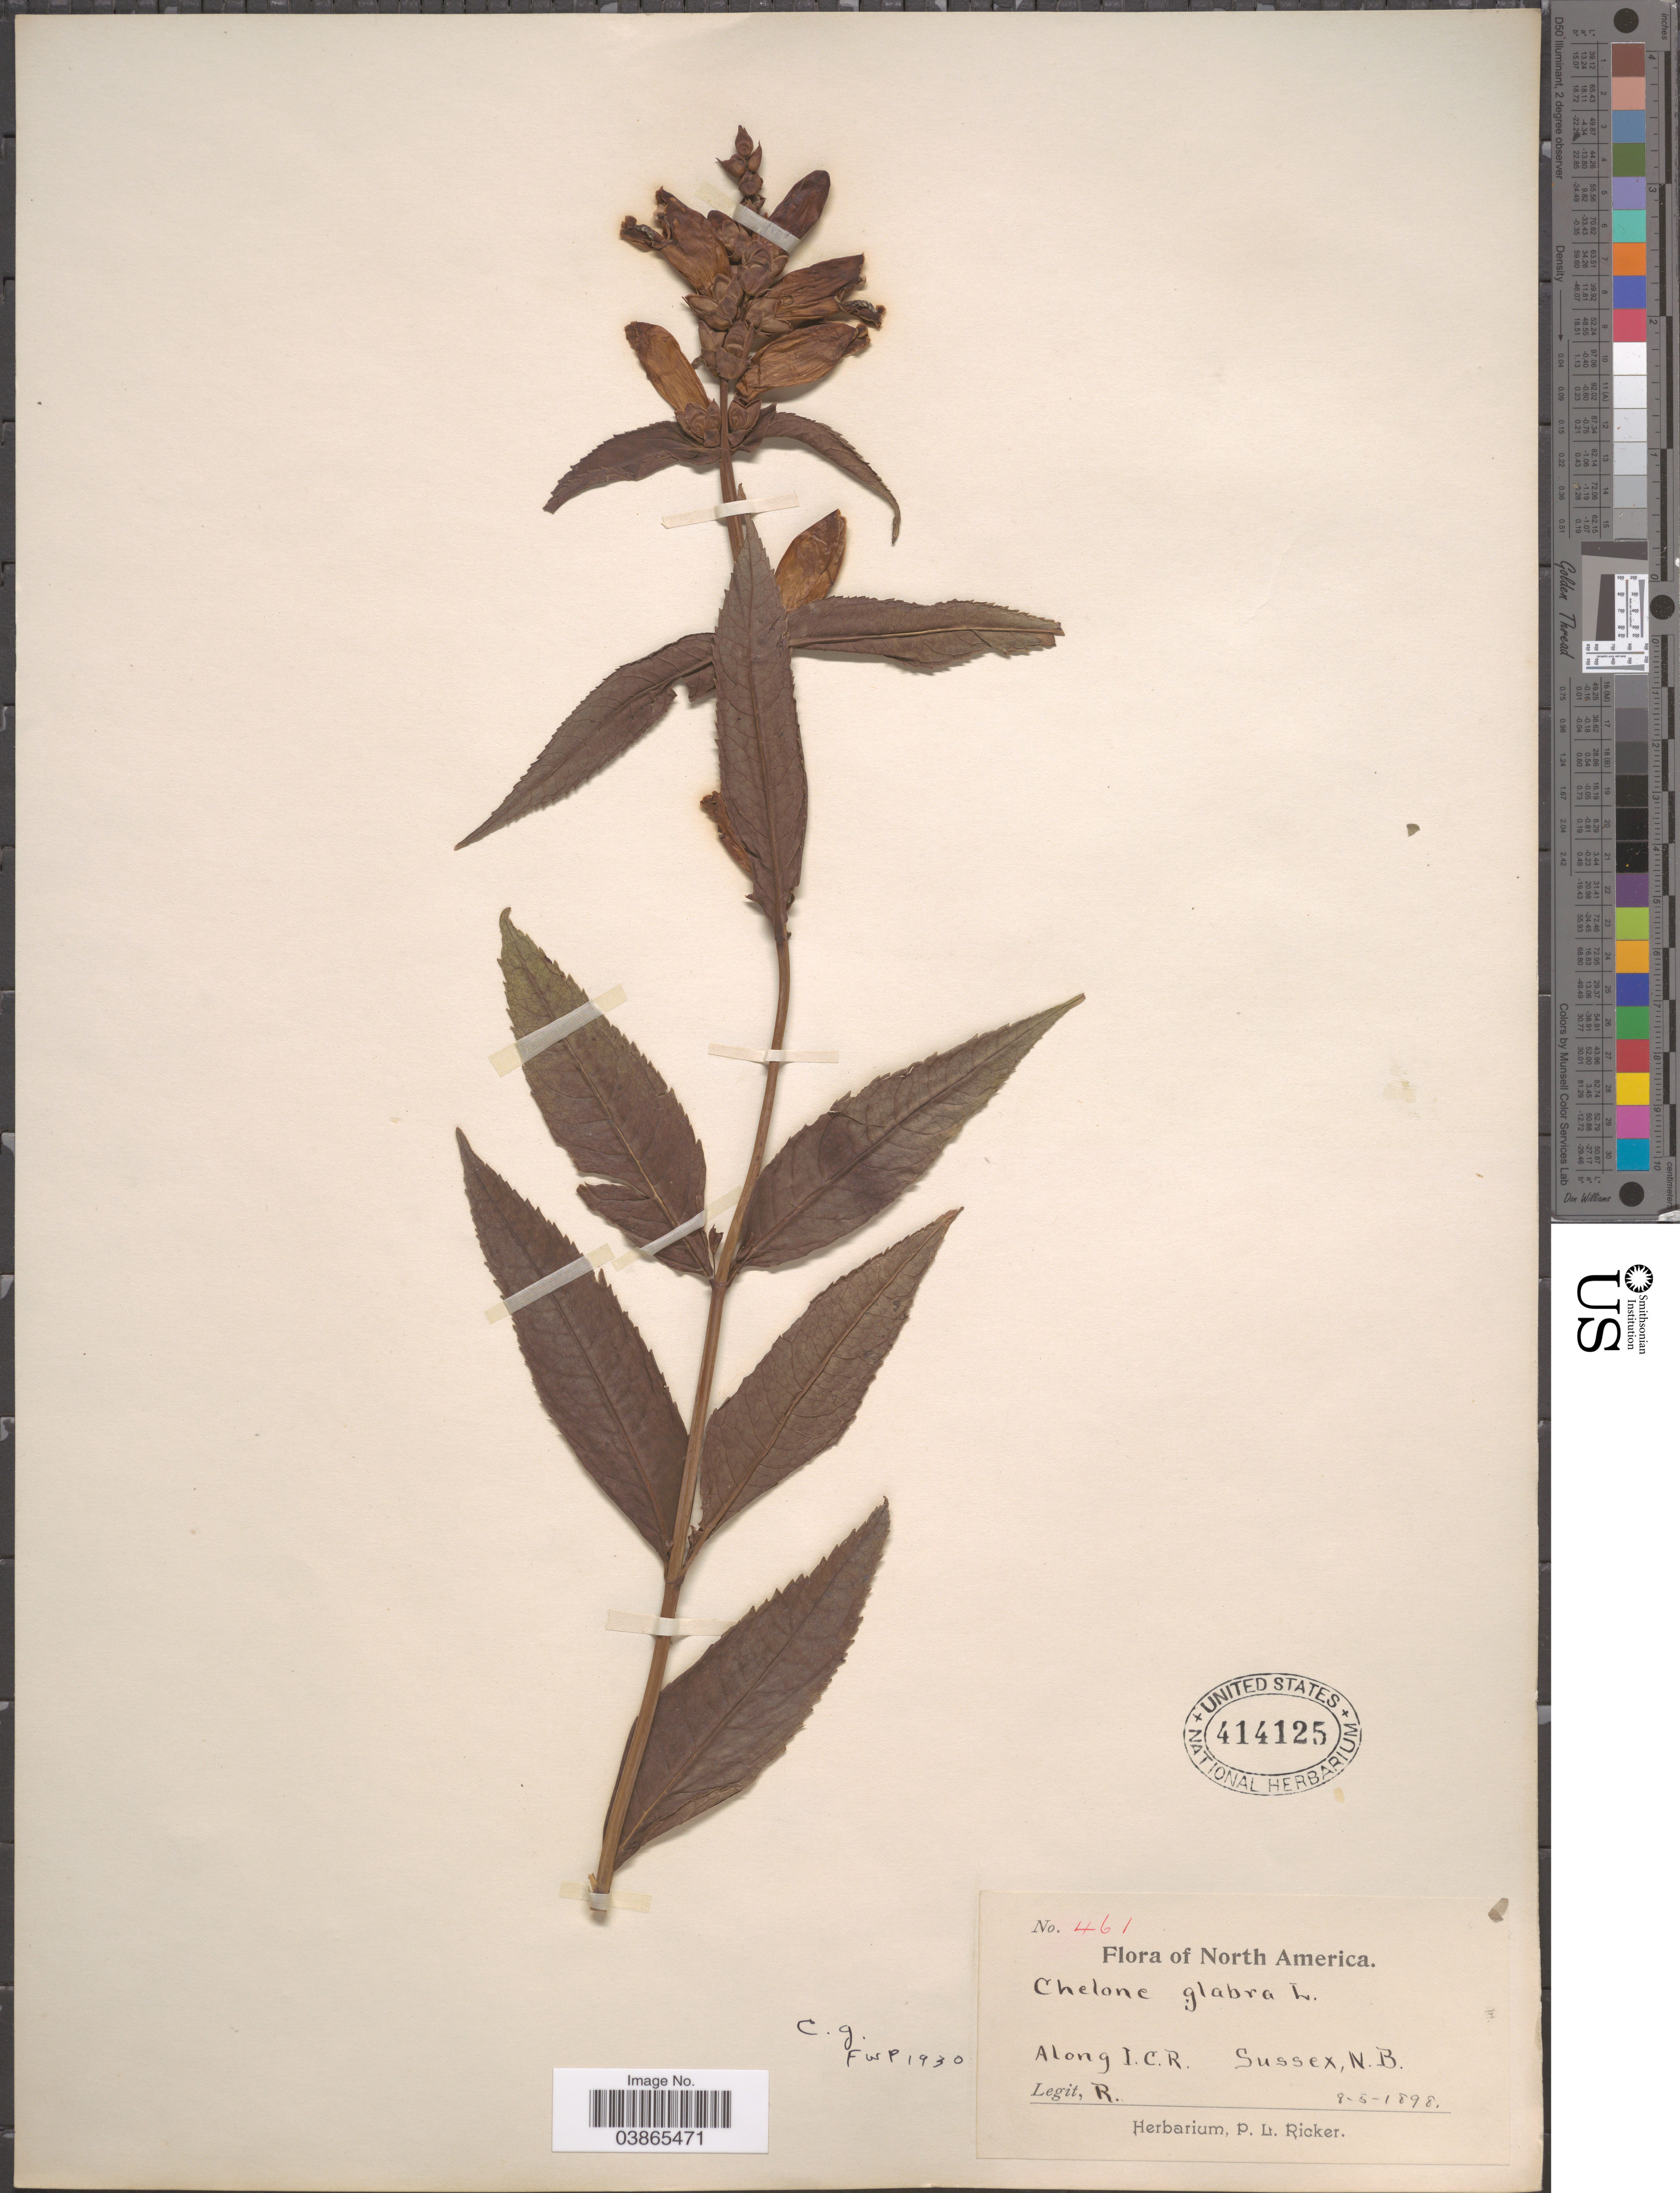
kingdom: Plantae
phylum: Tracheophyta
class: Magnoliopsida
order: Lamiales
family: Plantaginaceae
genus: Chelone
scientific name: Chelone glabra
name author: L.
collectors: P. Ricker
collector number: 461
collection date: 1898-08-05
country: Canada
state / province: New Brunswick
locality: Along I.C.R. Sussex.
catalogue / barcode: US 414125